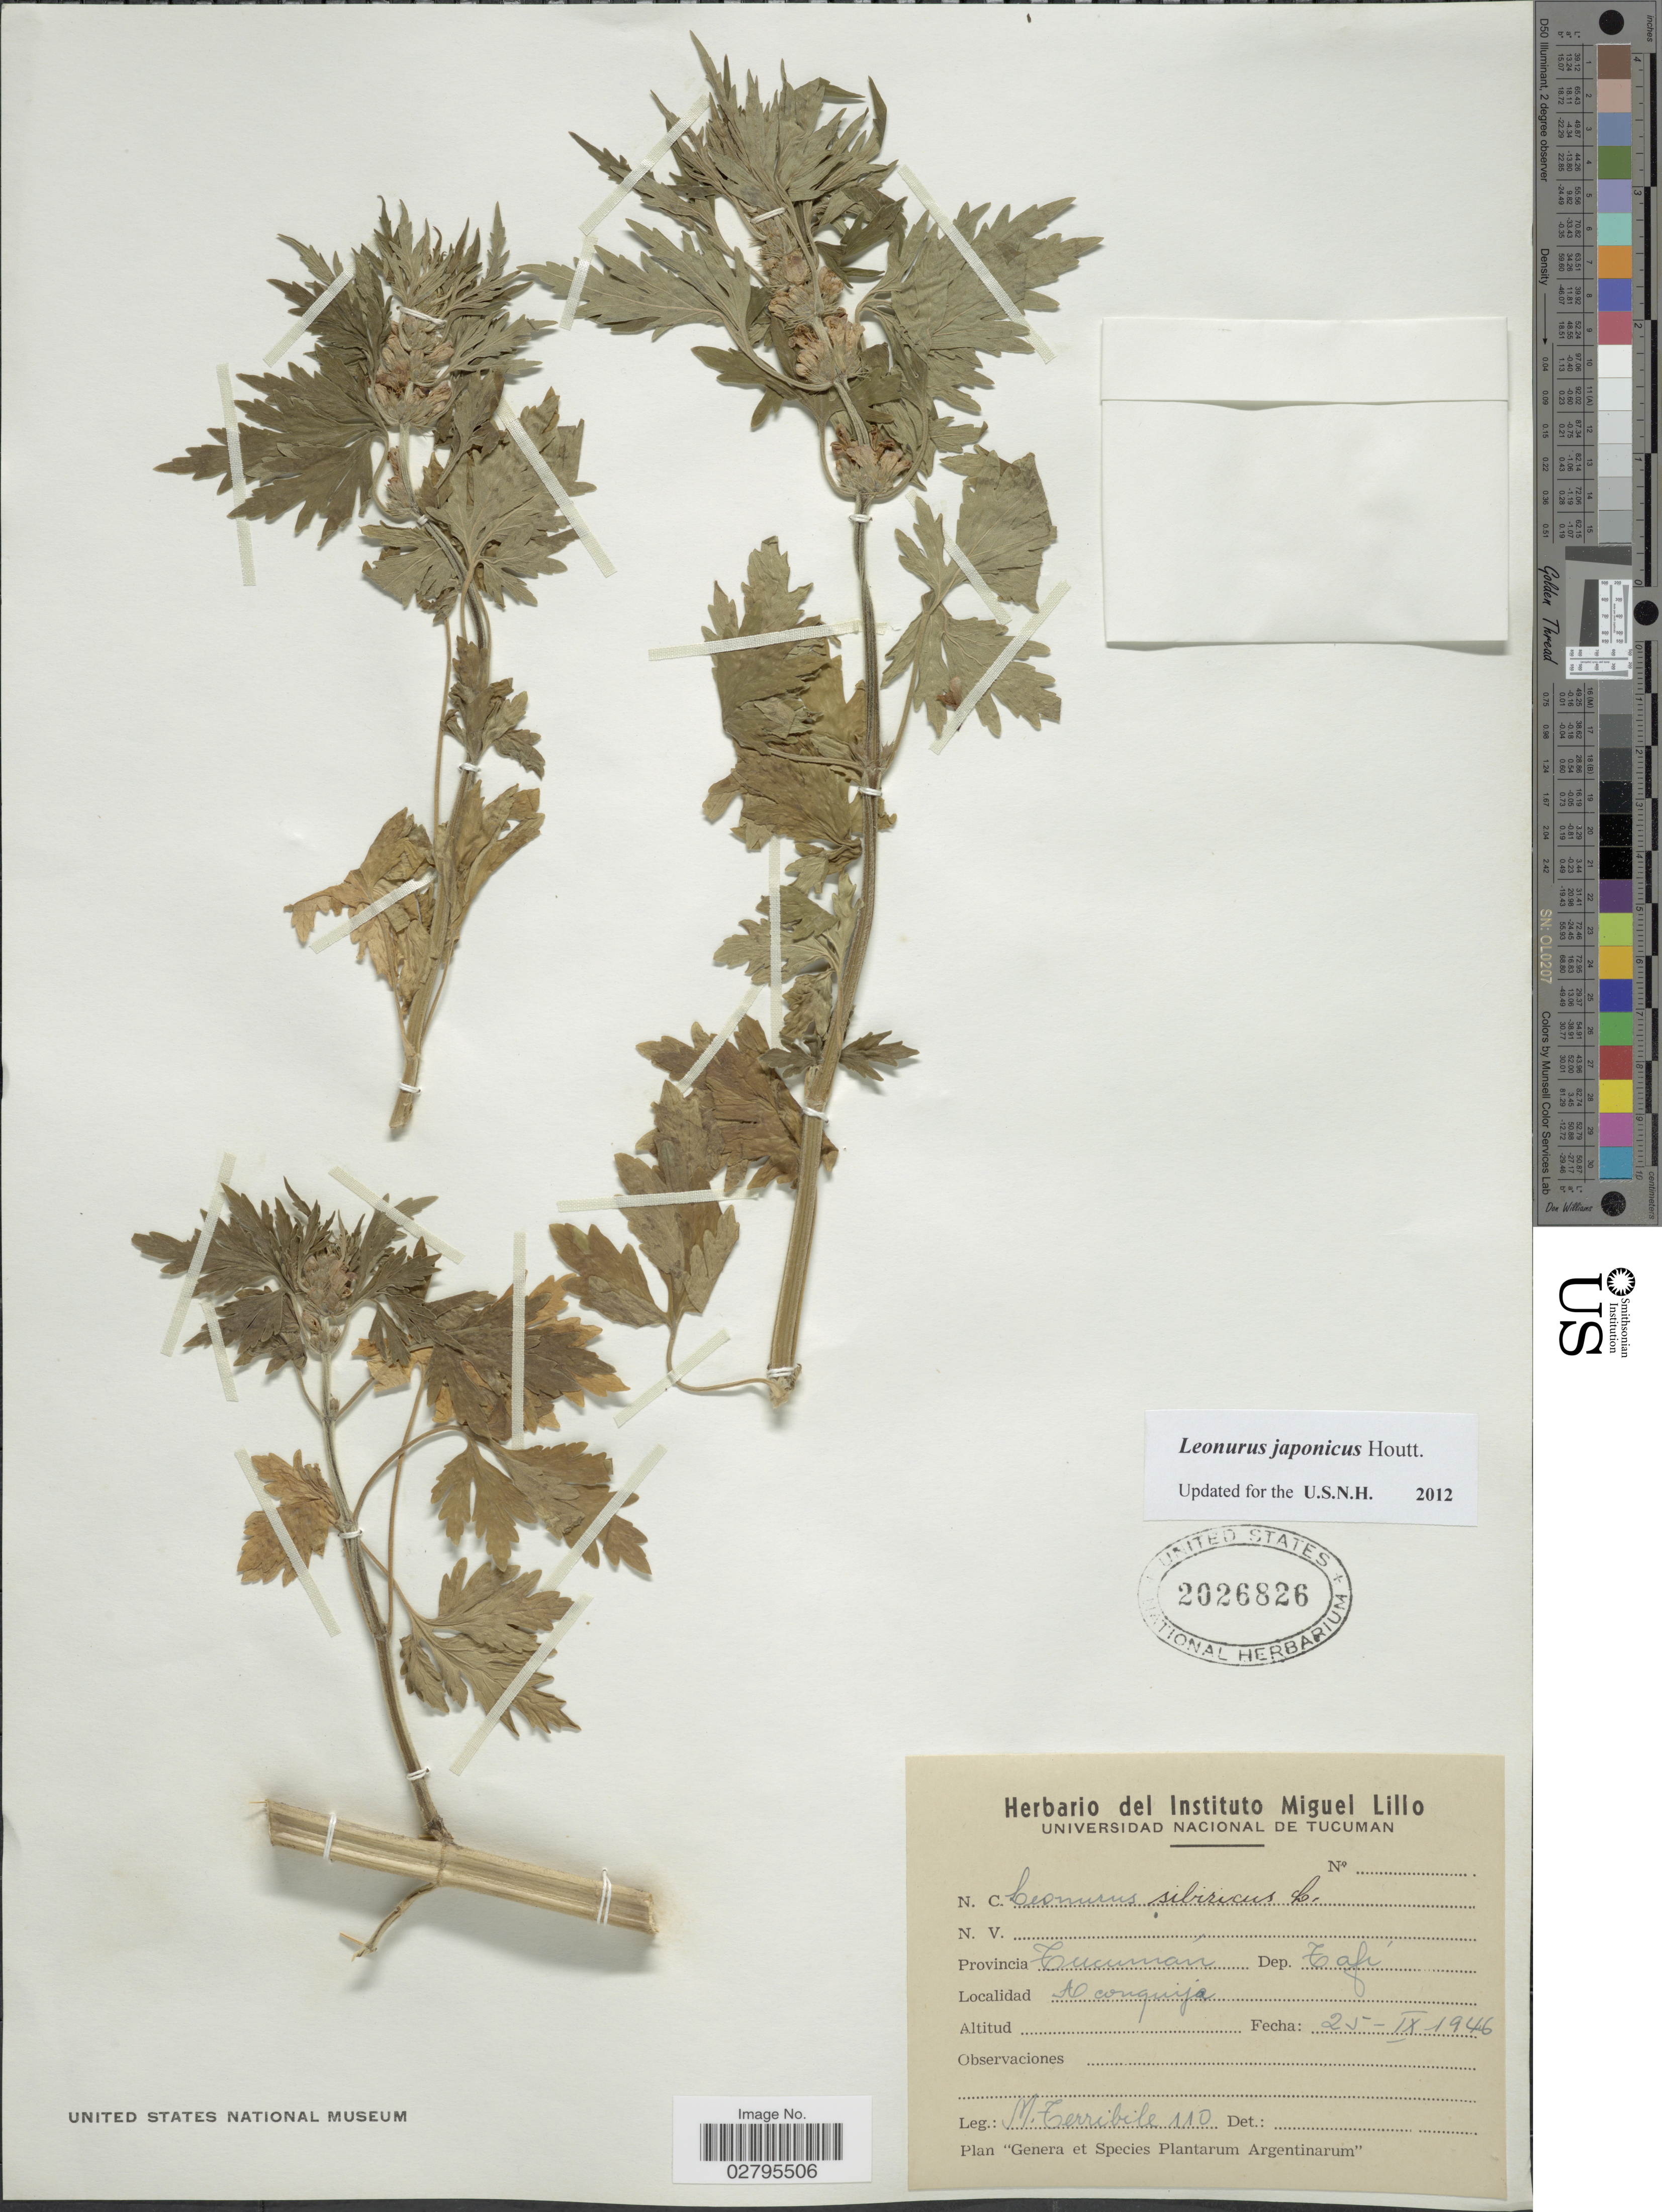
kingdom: Plantae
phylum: Tracheophyta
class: Magnoliopsida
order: Lamiales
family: Lamiaceae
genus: Leonurus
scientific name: Leonurus japonicus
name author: Houtt.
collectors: M. Terribile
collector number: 110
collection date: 1946-09-25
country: Argentina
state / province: Tucuman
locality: Dep. Tafí. Aconquija.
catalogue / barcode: US 2026826